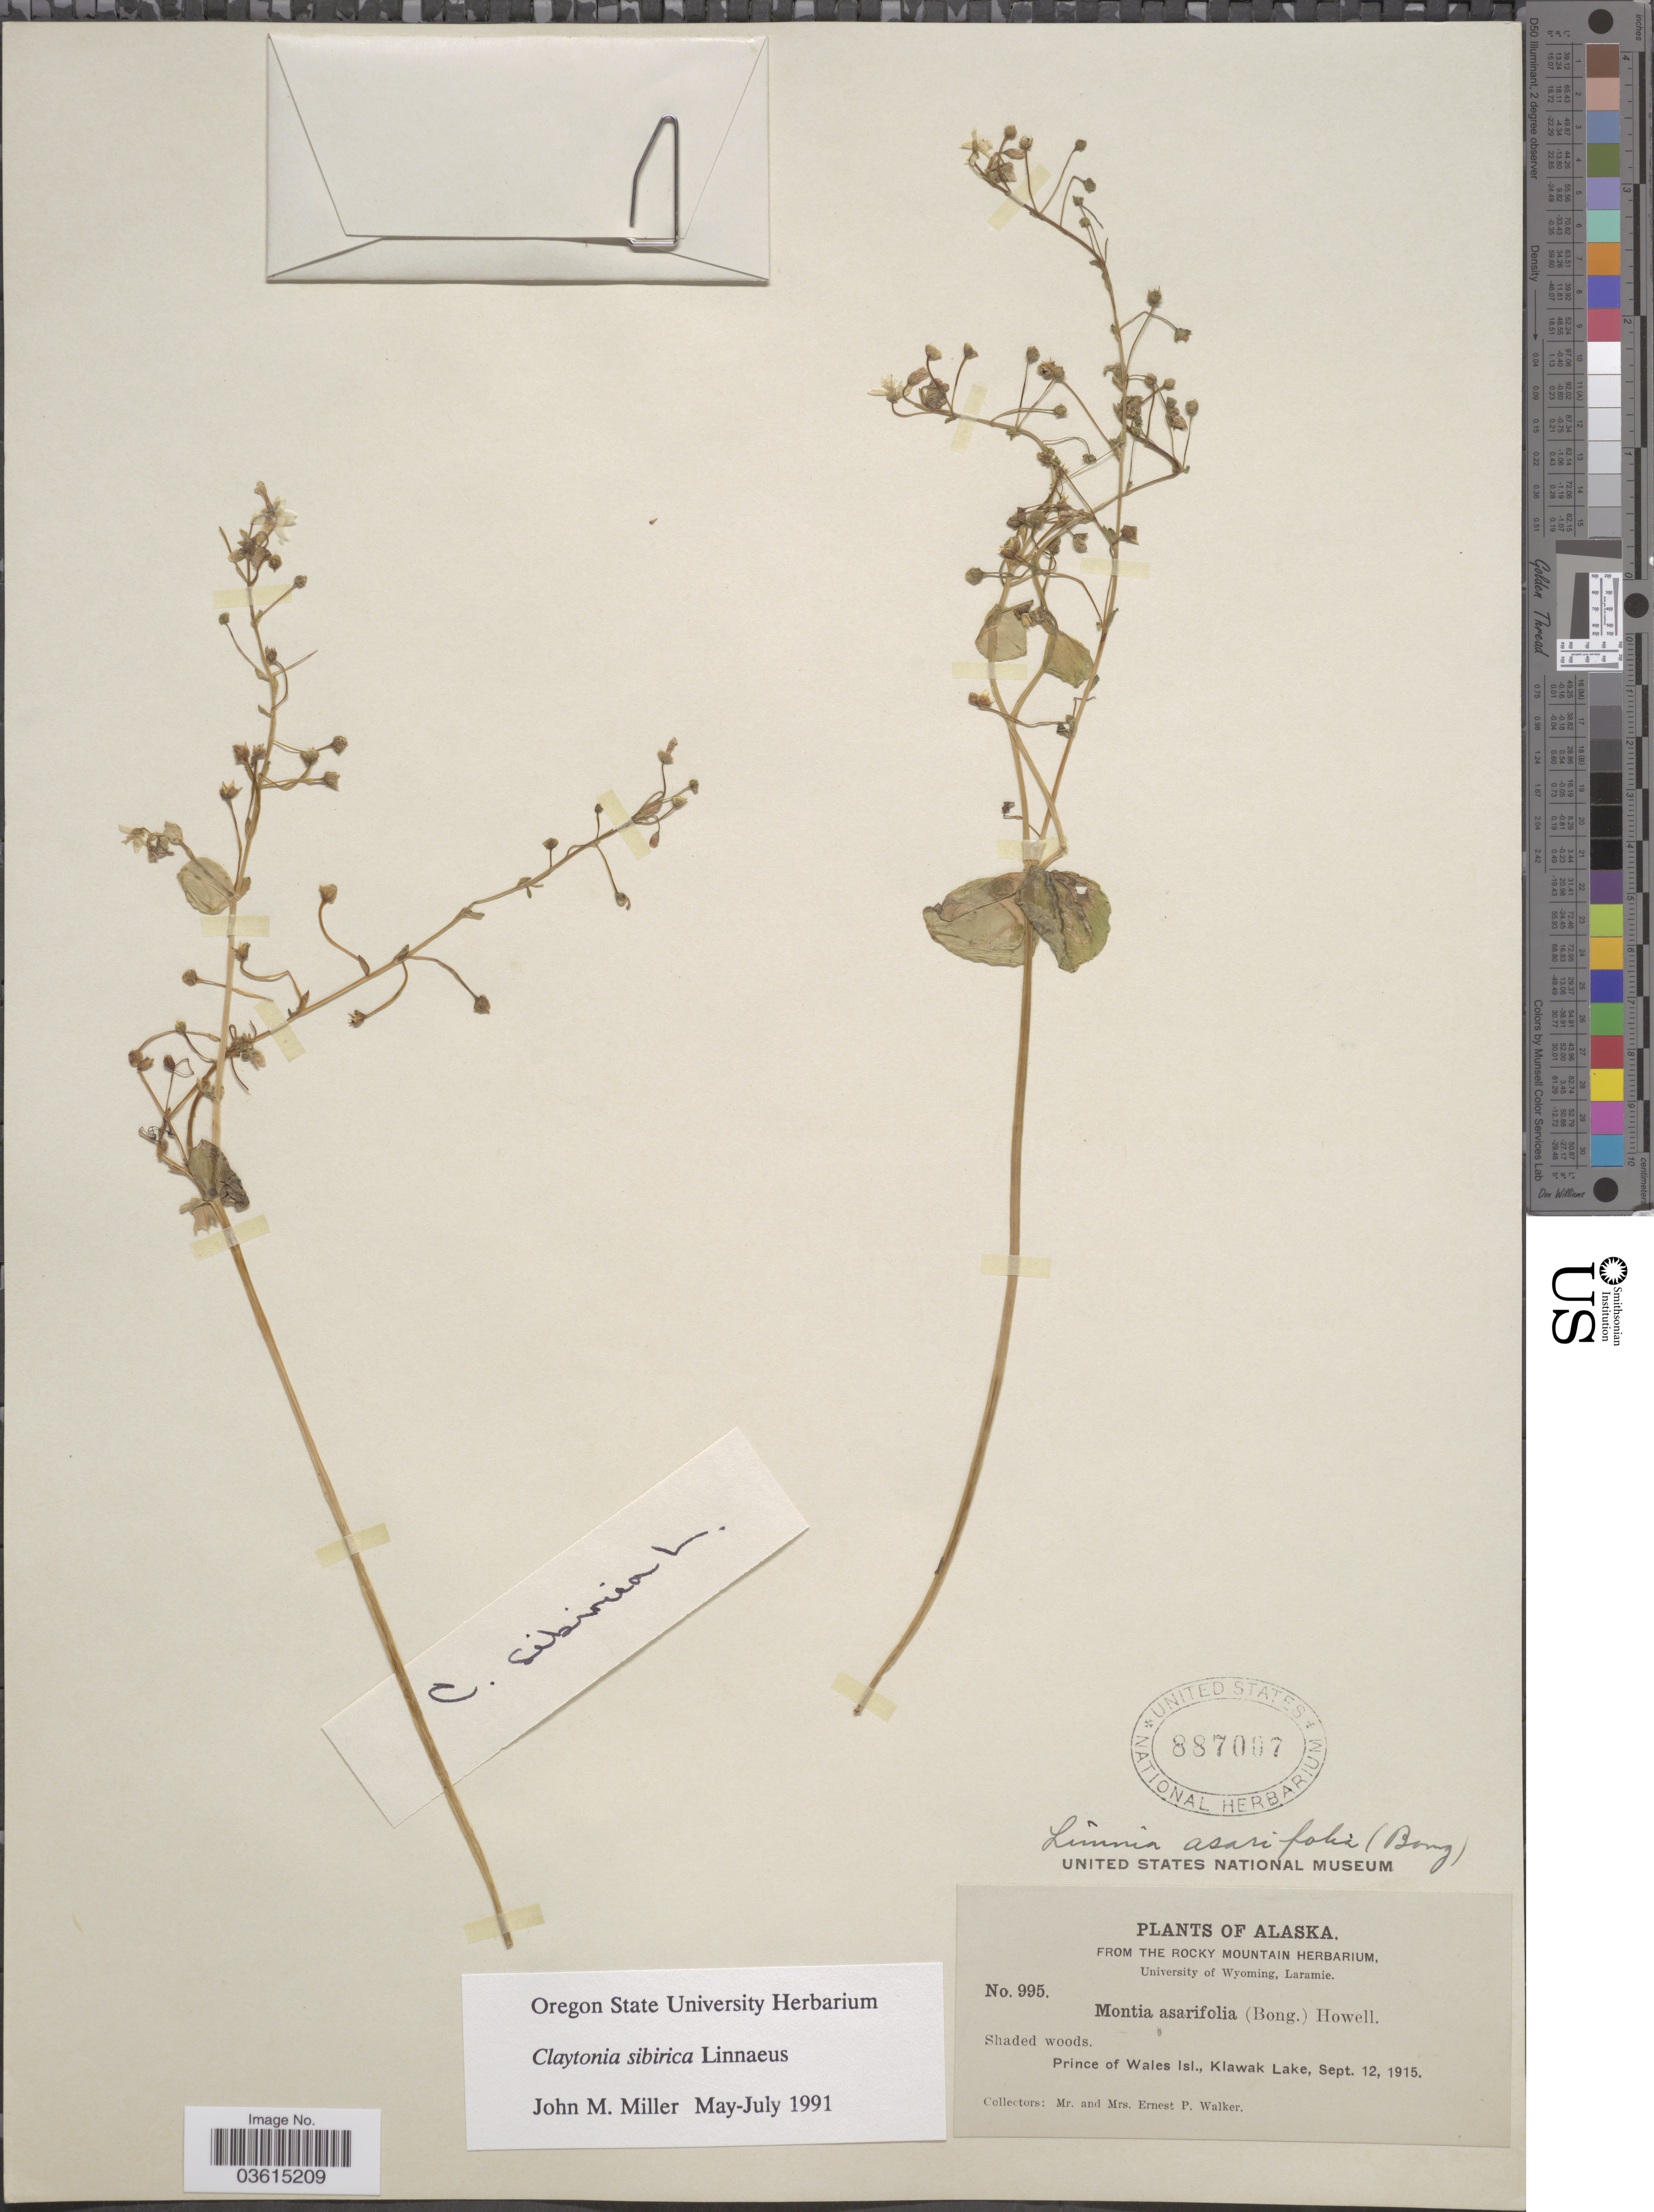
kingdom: Plantae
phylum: Tracheophyta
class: Magnoliopsida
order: Caryophyllales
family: Montiaceae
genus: Claytonia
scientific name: Claytonia sibirica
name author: L.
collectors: E. P. Walker & E. Walker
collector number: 995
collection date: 1915-09-12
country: United States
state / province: Alaska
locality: Prince of Wales Isl., Klawak Lake.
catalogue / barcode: US 887007